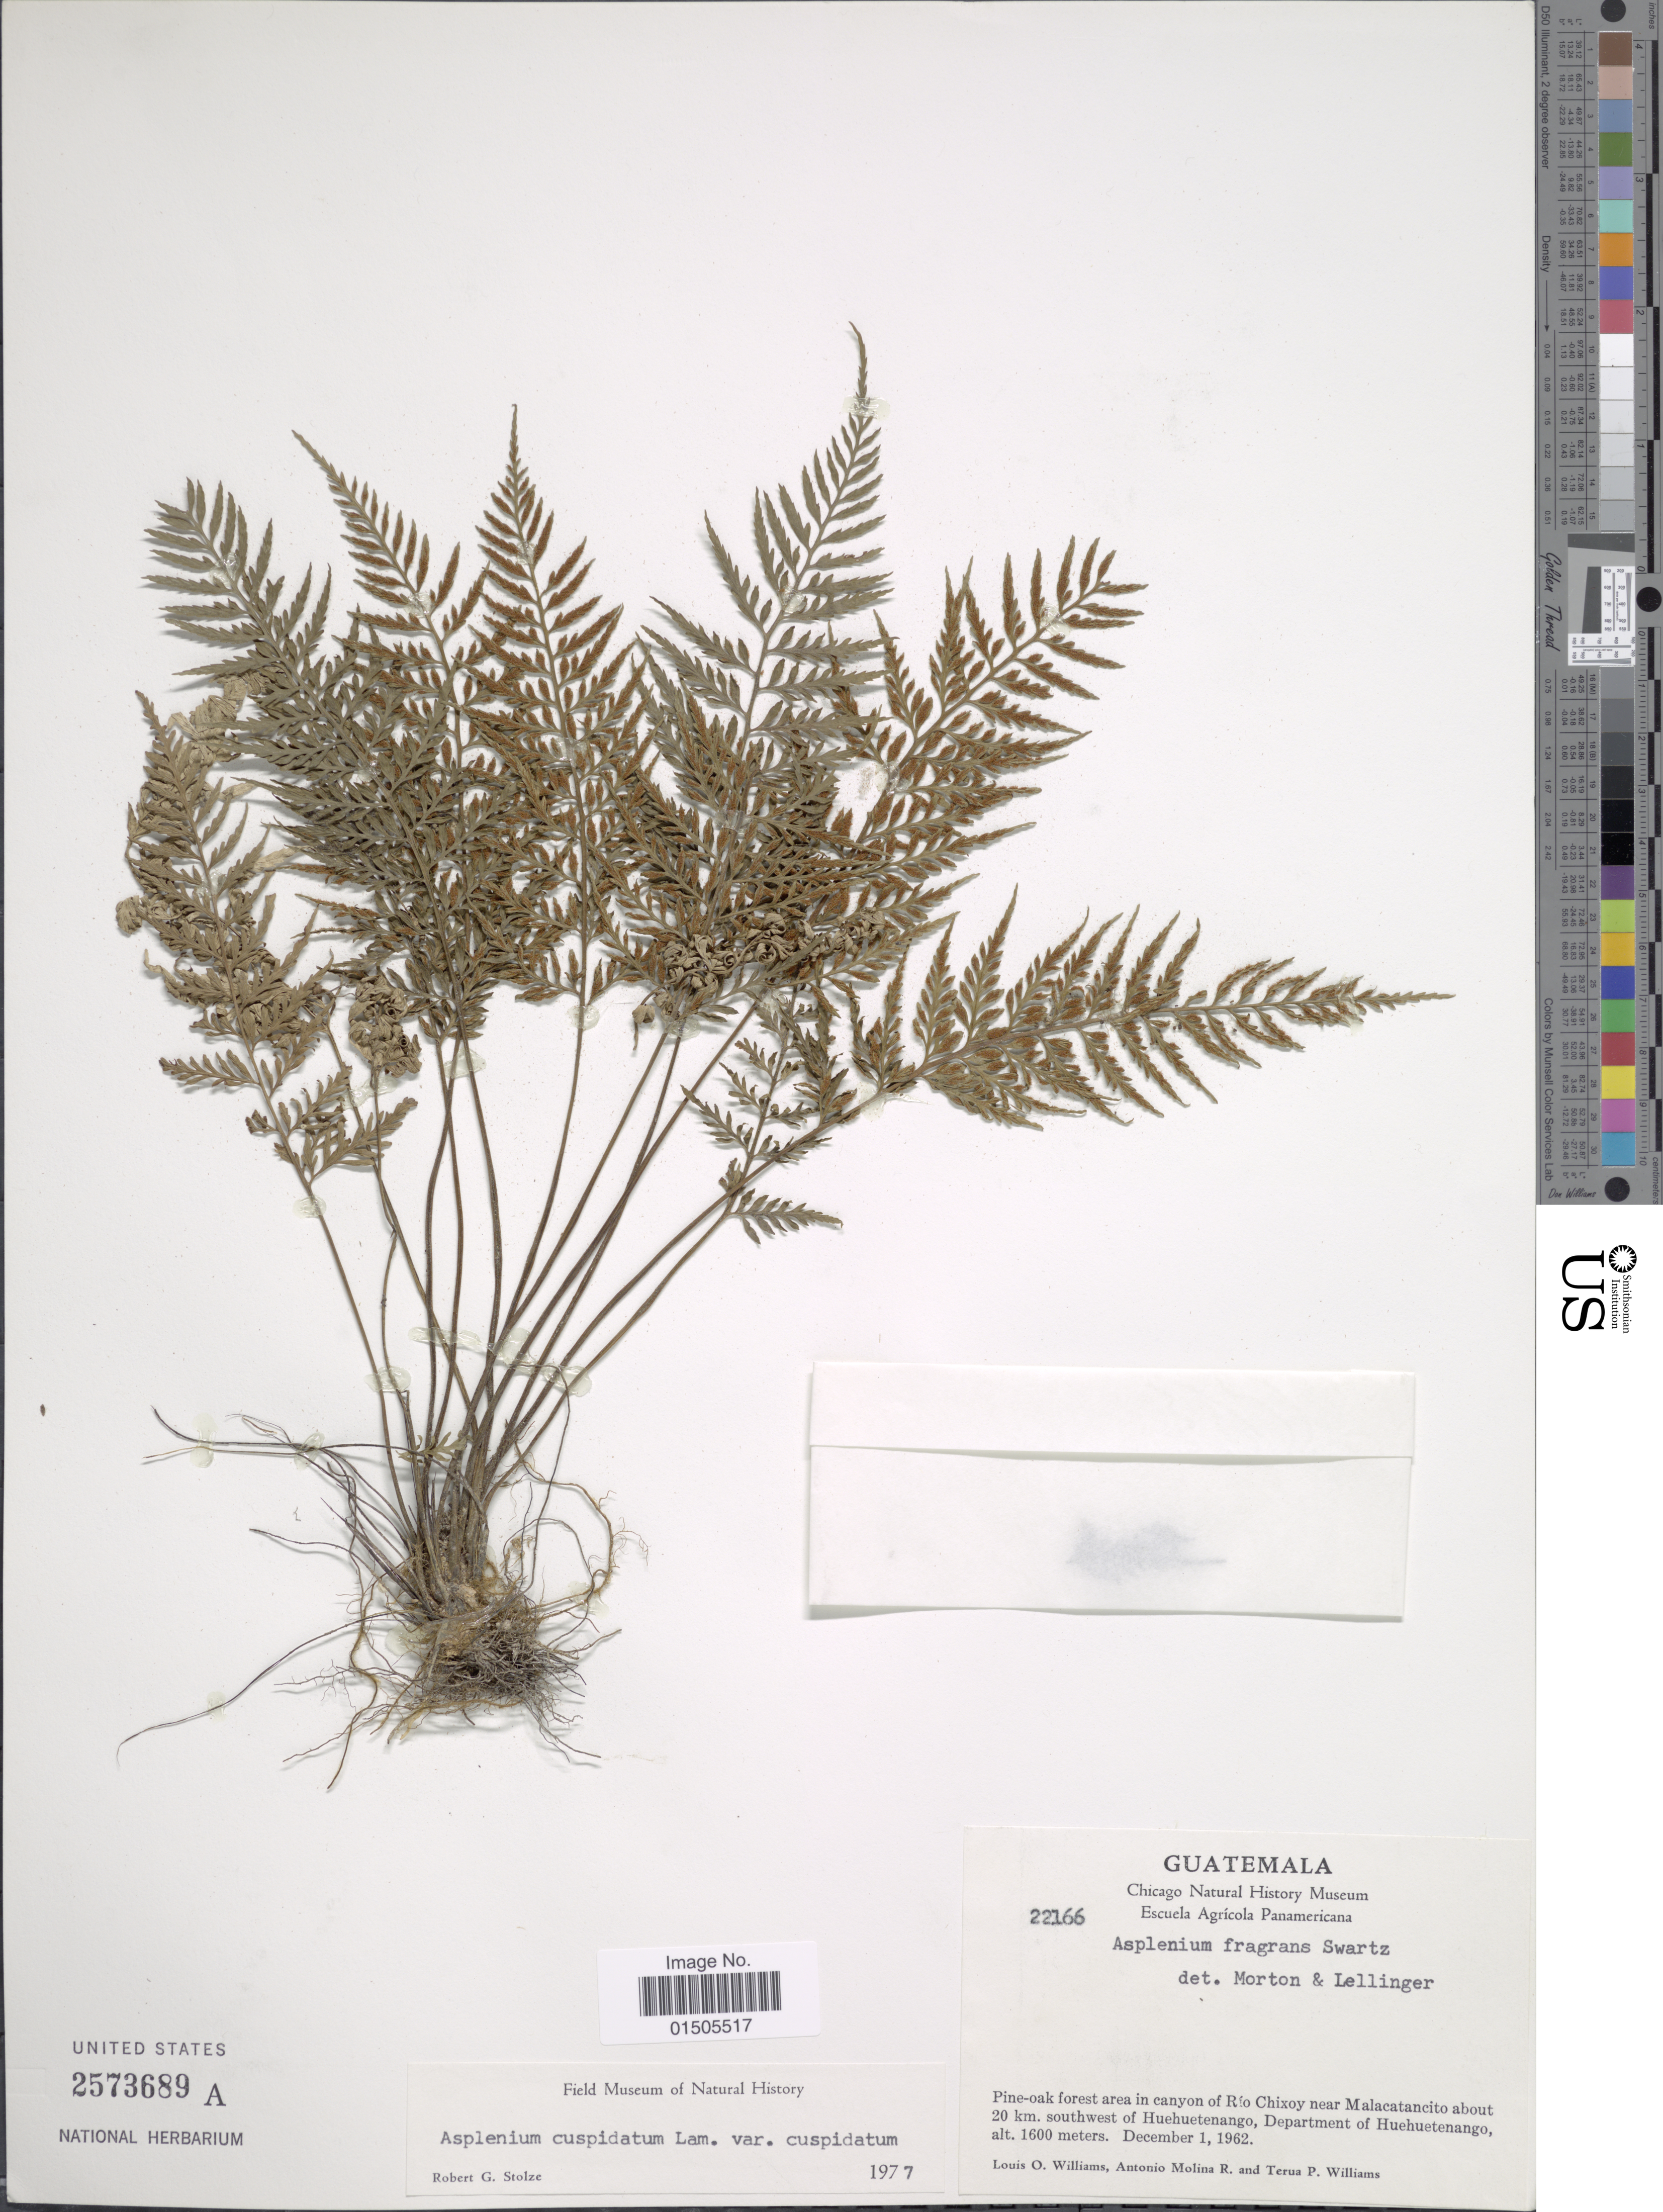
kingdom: Plantae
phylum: Tracheophyta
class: Polypodiopsida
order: Polypodiales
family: Aspleniaceae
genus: Asplenium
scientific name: Asplenium auritum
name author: Sw.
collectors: L. O. Williams, A. Molina R. & T. P. Williams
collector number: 22166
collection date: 1962-12-01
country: Guatemala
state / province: Huehuetenango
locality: Pine oak forest area in canyon of Rio Chixoy near Malacatancito about 20 km. southwest of Huehuetenango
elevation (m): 1600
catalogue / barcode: US 2573689A